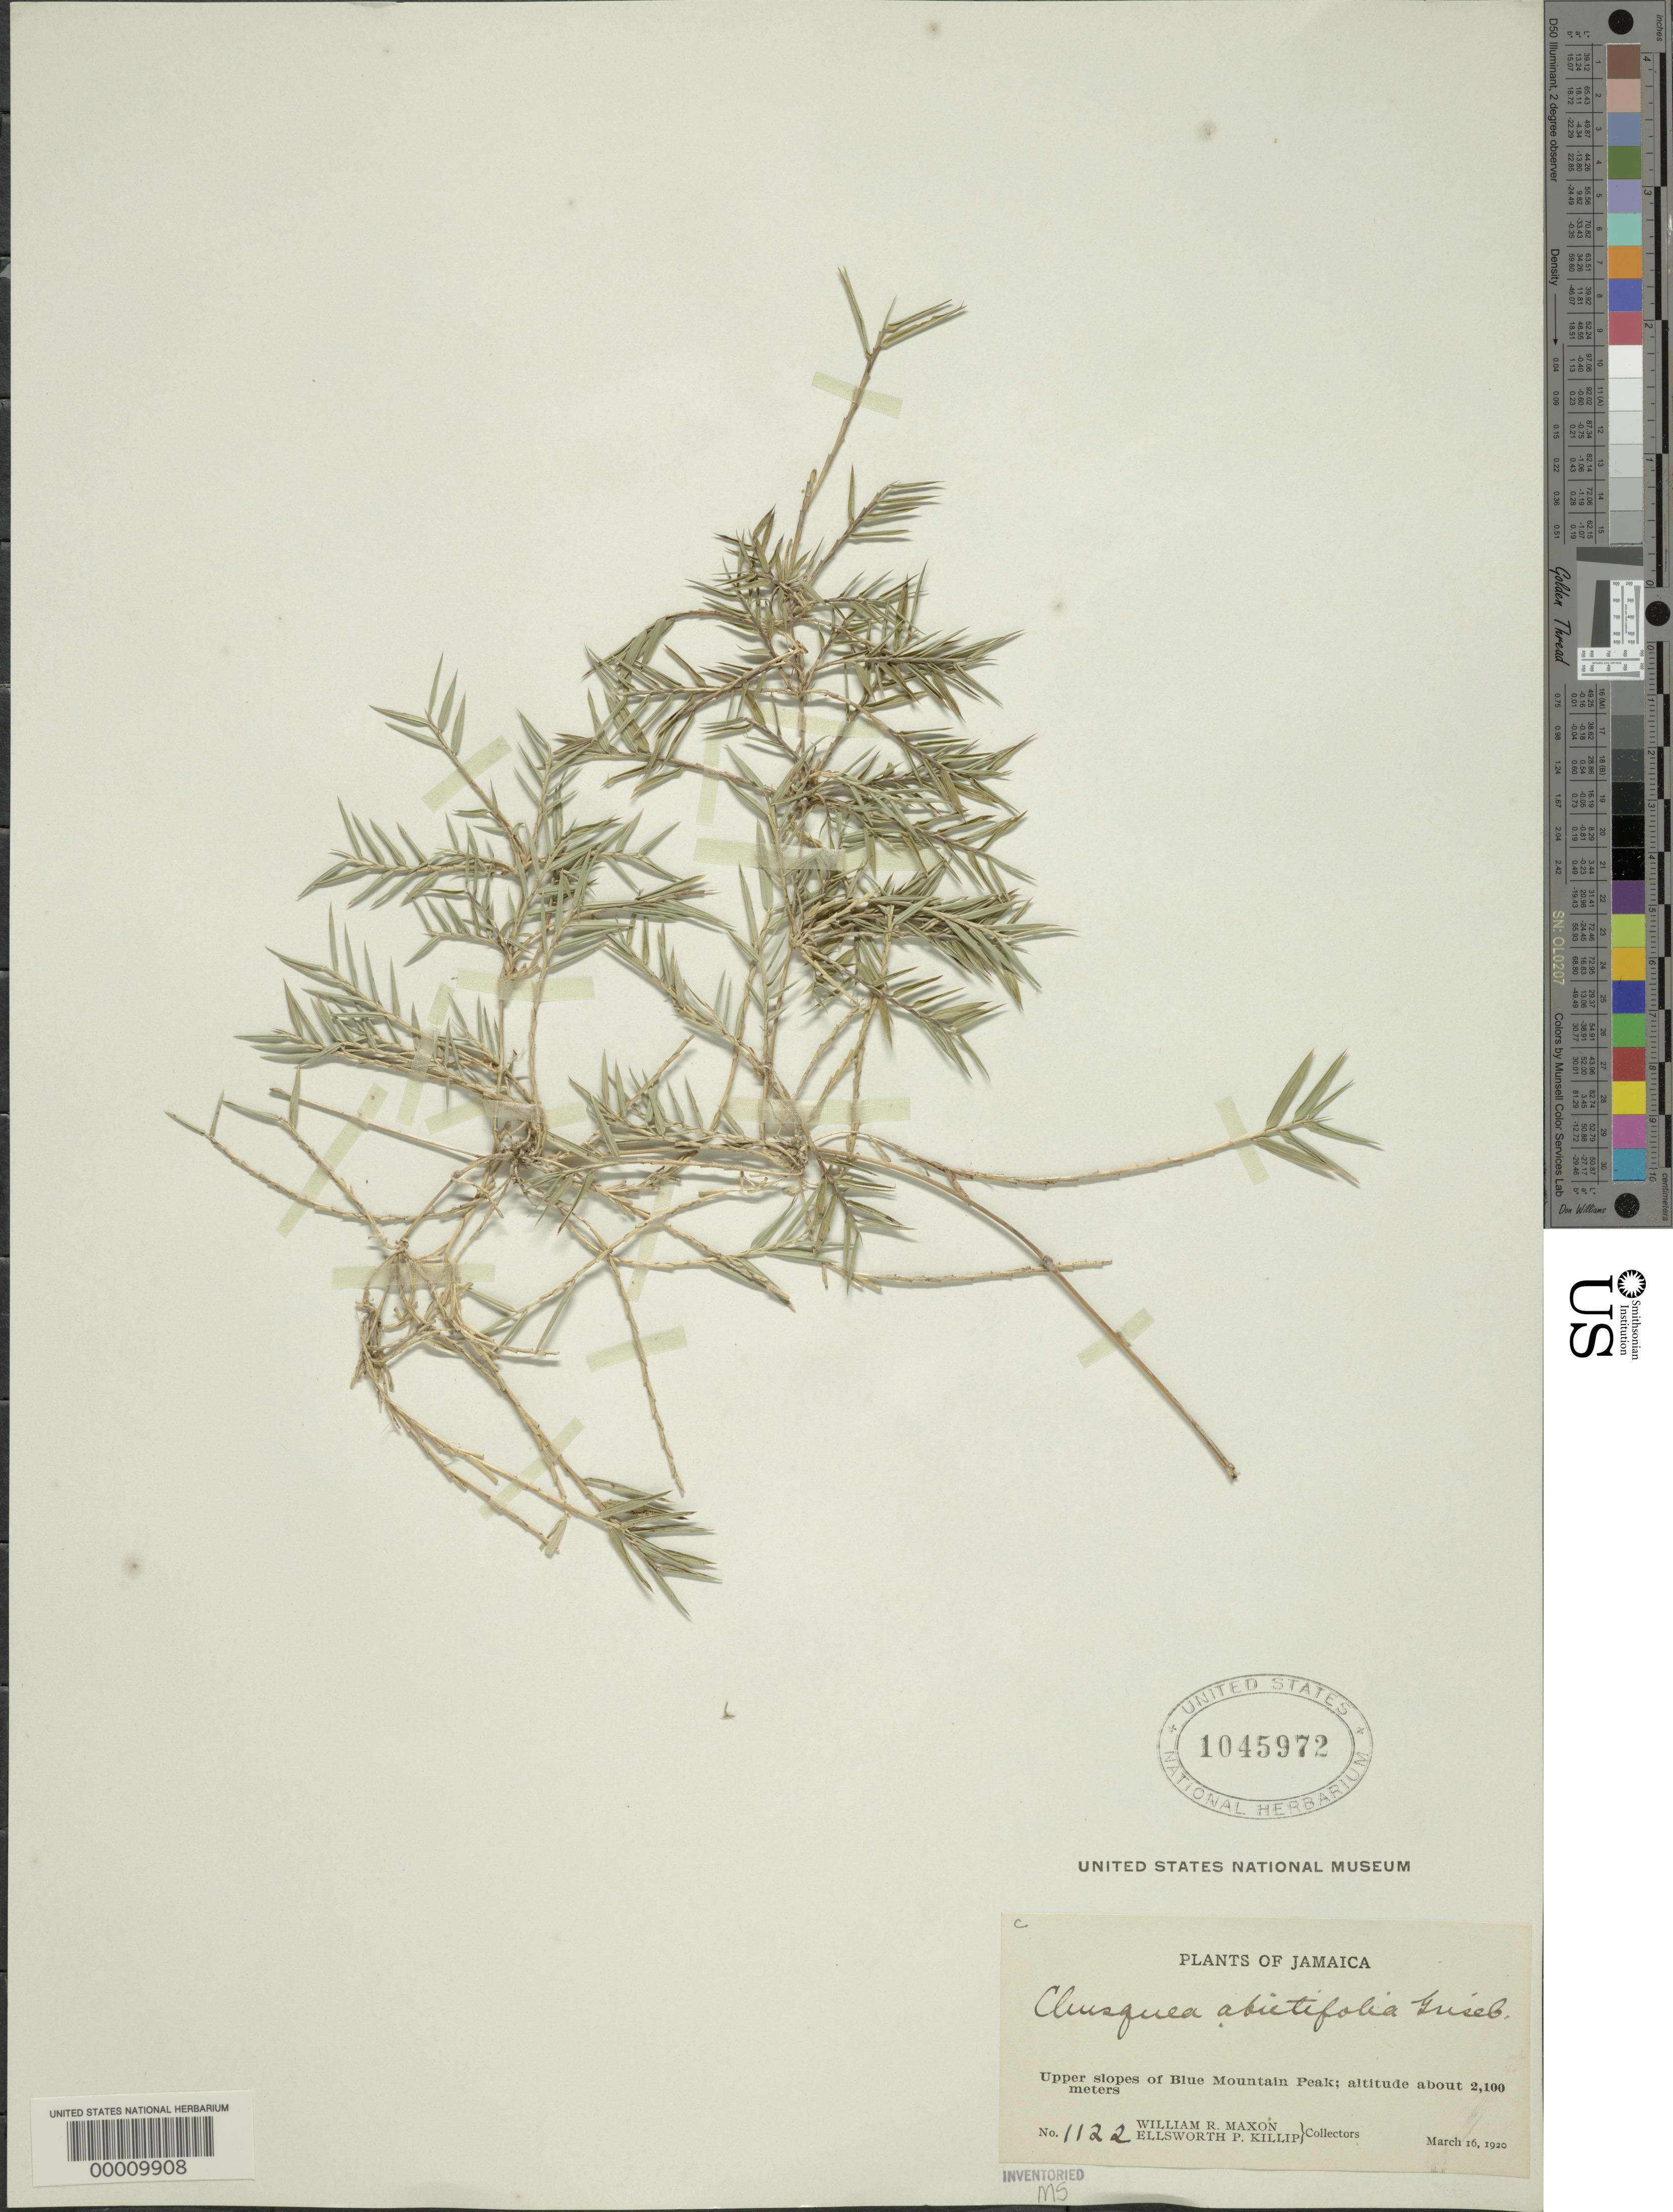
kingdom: Plantae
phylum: Tracheophyta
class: Liliopsida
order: Poales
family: Poaceae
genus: Chusquea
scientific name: Chusquea abietifolia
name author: Griseb.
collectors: W. R. Maxon & E. P. Killip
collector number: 1122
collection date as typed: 16 Mar 1920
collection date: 1920-03-16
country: Jamaica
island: Greater Antilles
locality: Blue mountain peak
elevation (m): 2100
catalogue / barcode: US 1045972